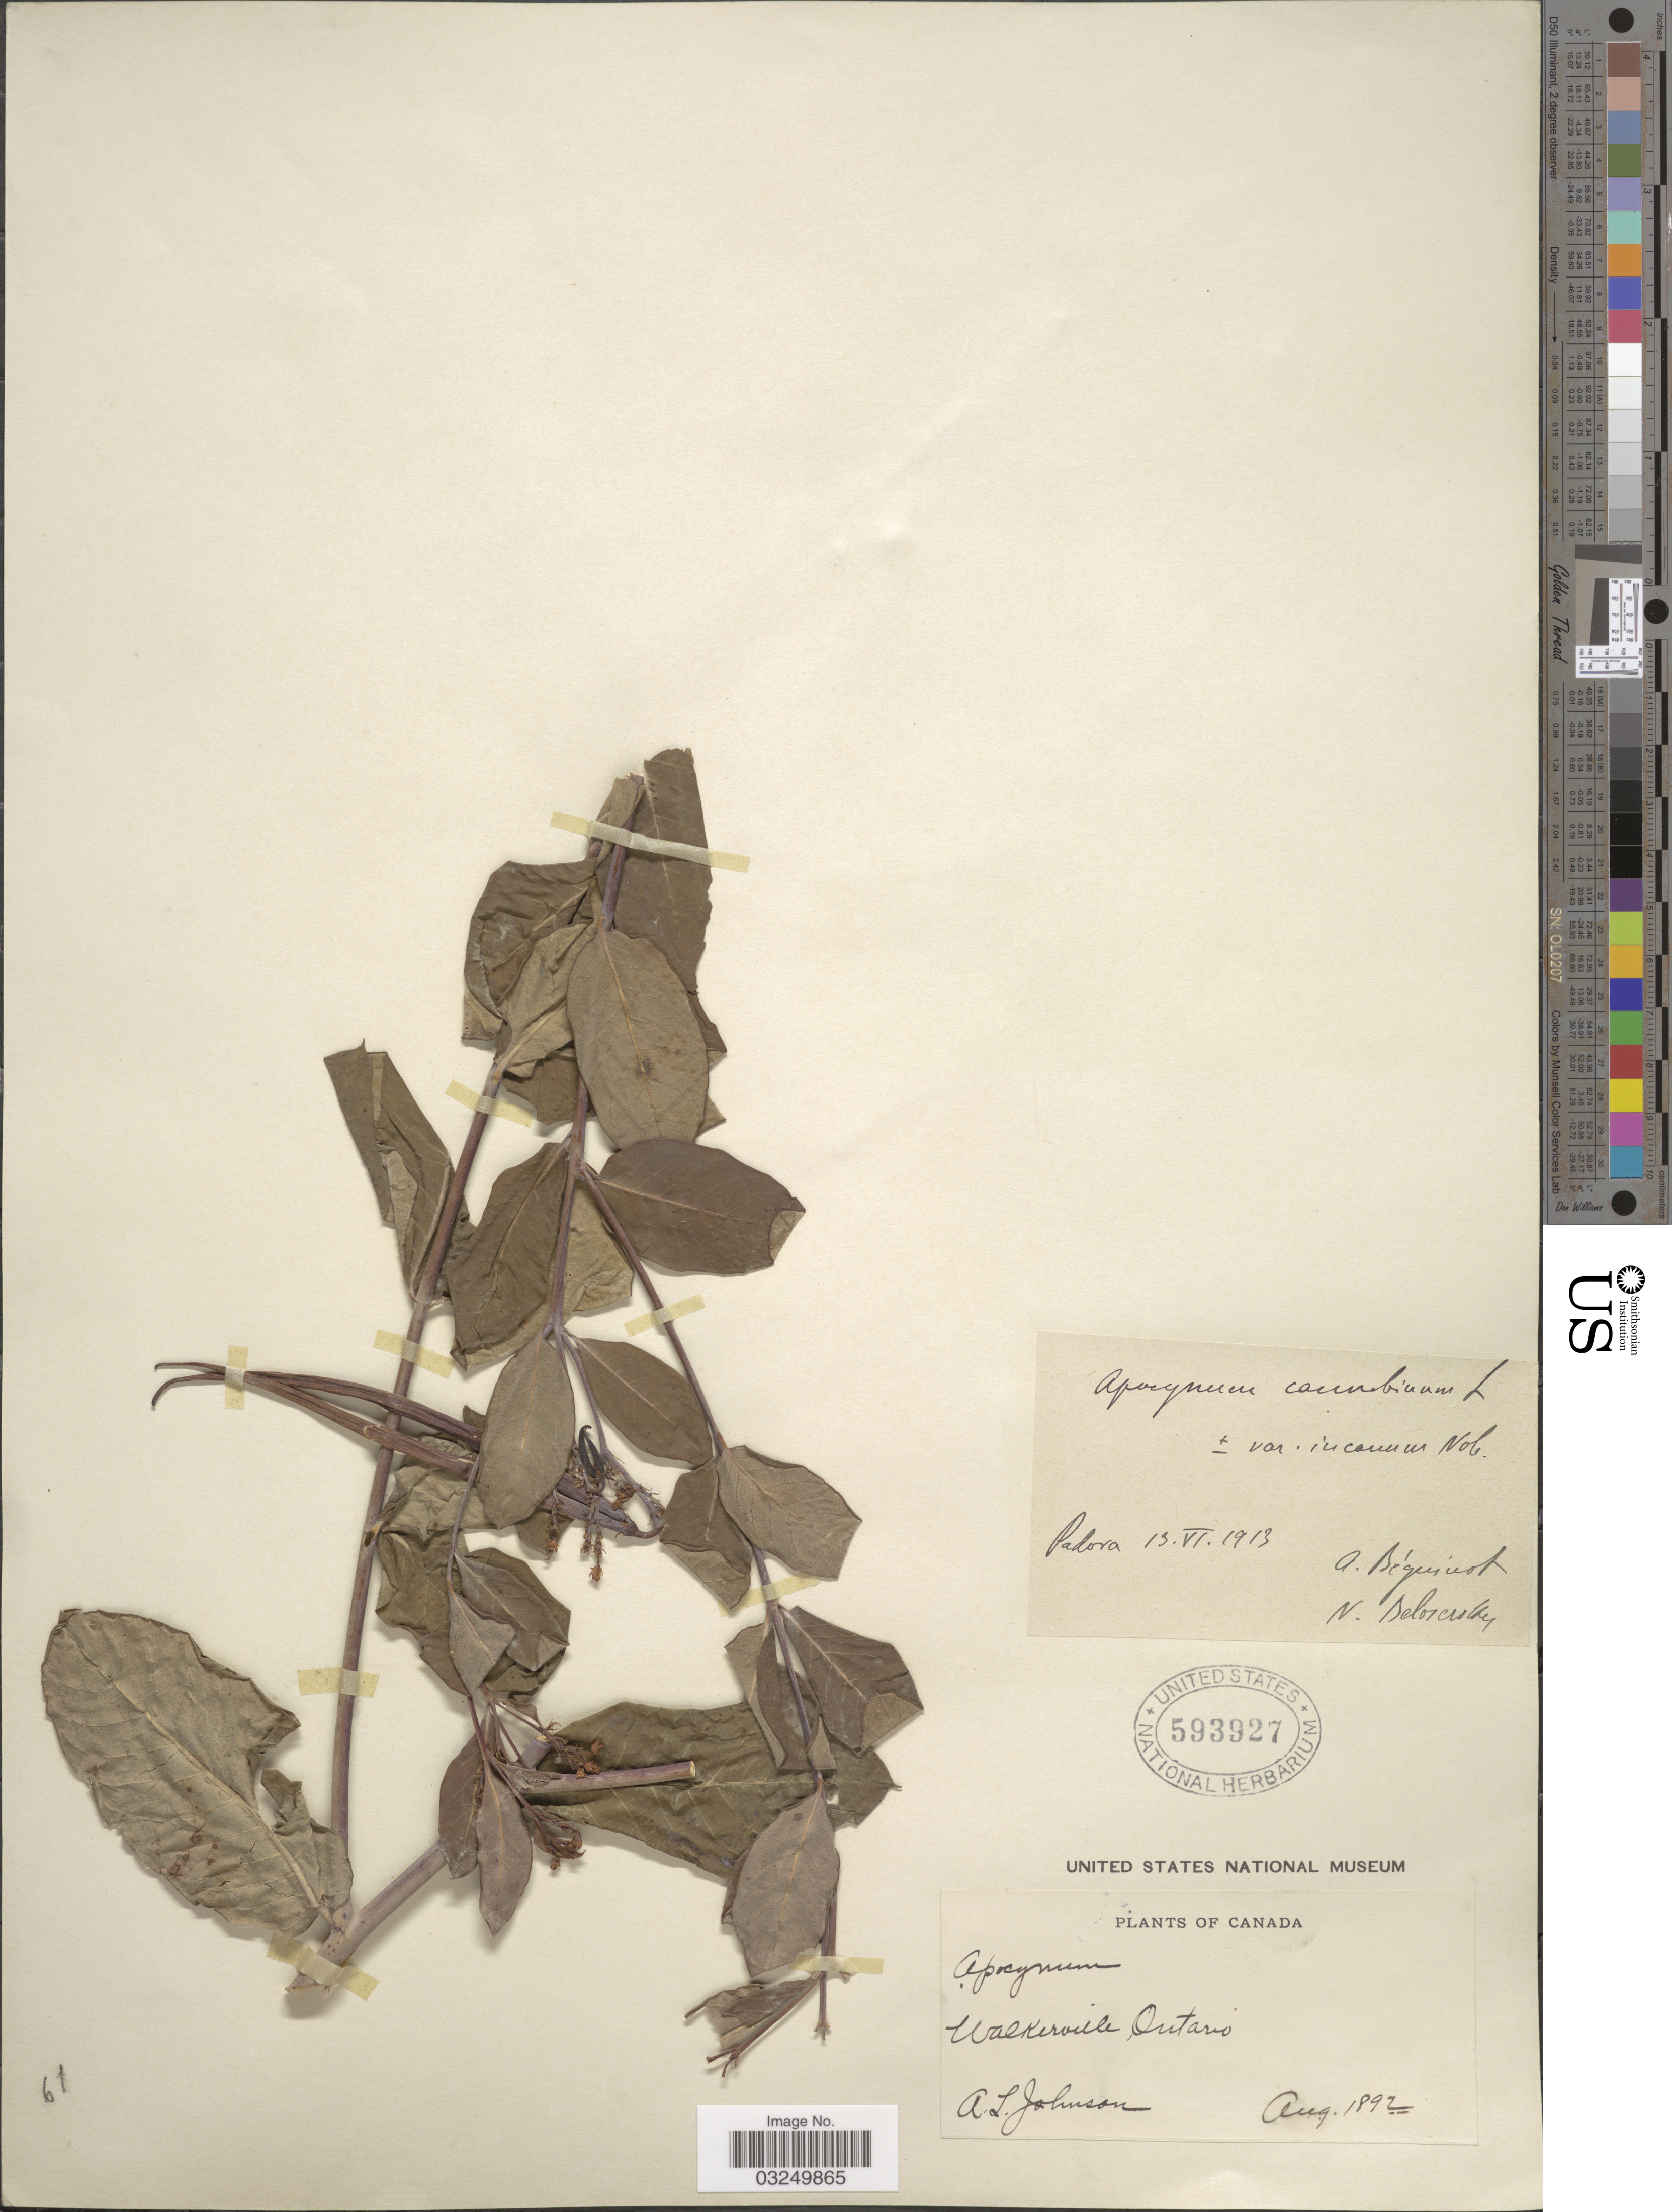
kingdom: Plantae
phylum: Tracheophyta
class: Magnoliopsida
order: Gentianales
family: Apocynaceae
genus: Apocynum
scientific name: Apocynum cannabinum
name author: L.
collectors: A. Johnson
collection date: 1892-08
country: Canada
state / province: Ontario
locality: Walkerville.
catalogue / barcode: US 593927